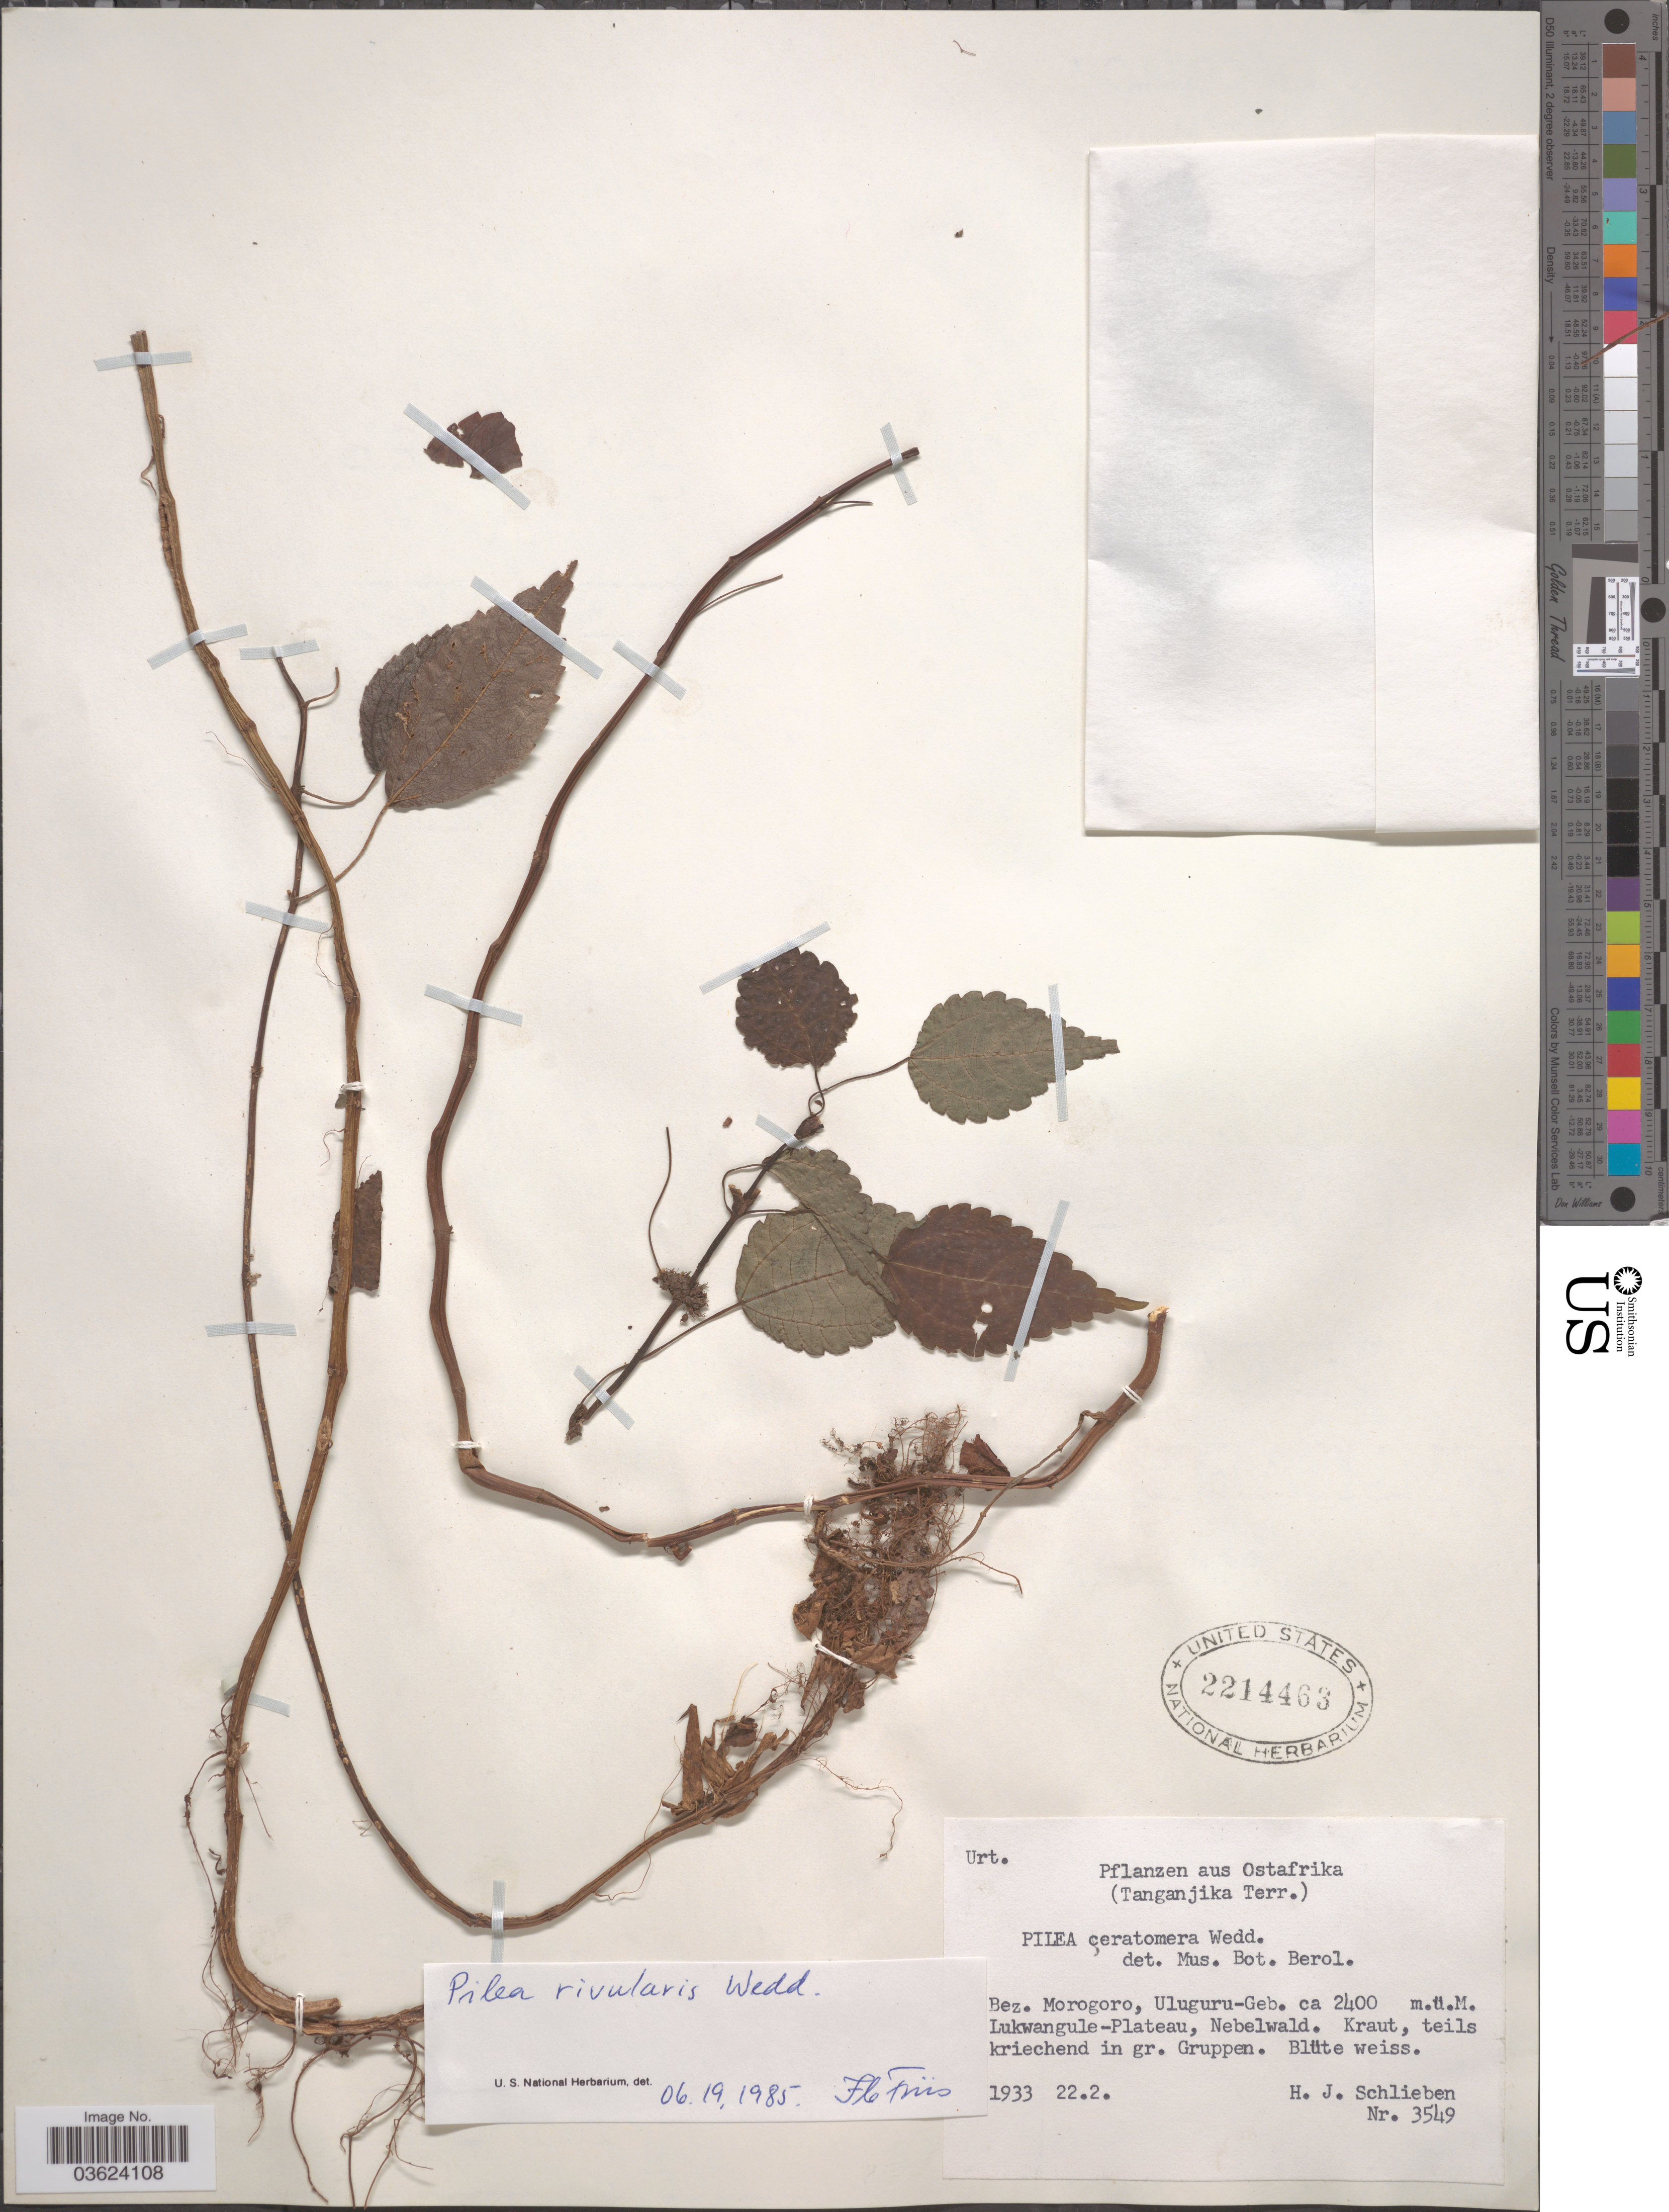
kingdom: Plantae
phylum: Tracheophyta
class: Magnoliopsida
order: Rosales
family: Urticaceae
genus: Pilea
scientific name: Pilea rivularis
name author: Wedd.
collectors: H. J. Schlieben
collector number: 3549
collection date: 1933-02-22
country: Tanzania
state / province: Morogoro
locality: Ostafrika (Tanganjika Terr.). Bez. Morogoro, Uluguru-Geb. Lukwangule-Plateau, Nebelwald. Kraut, teils kriechend in gr. Gruppen.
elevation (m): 2400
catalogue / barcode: US 2214463